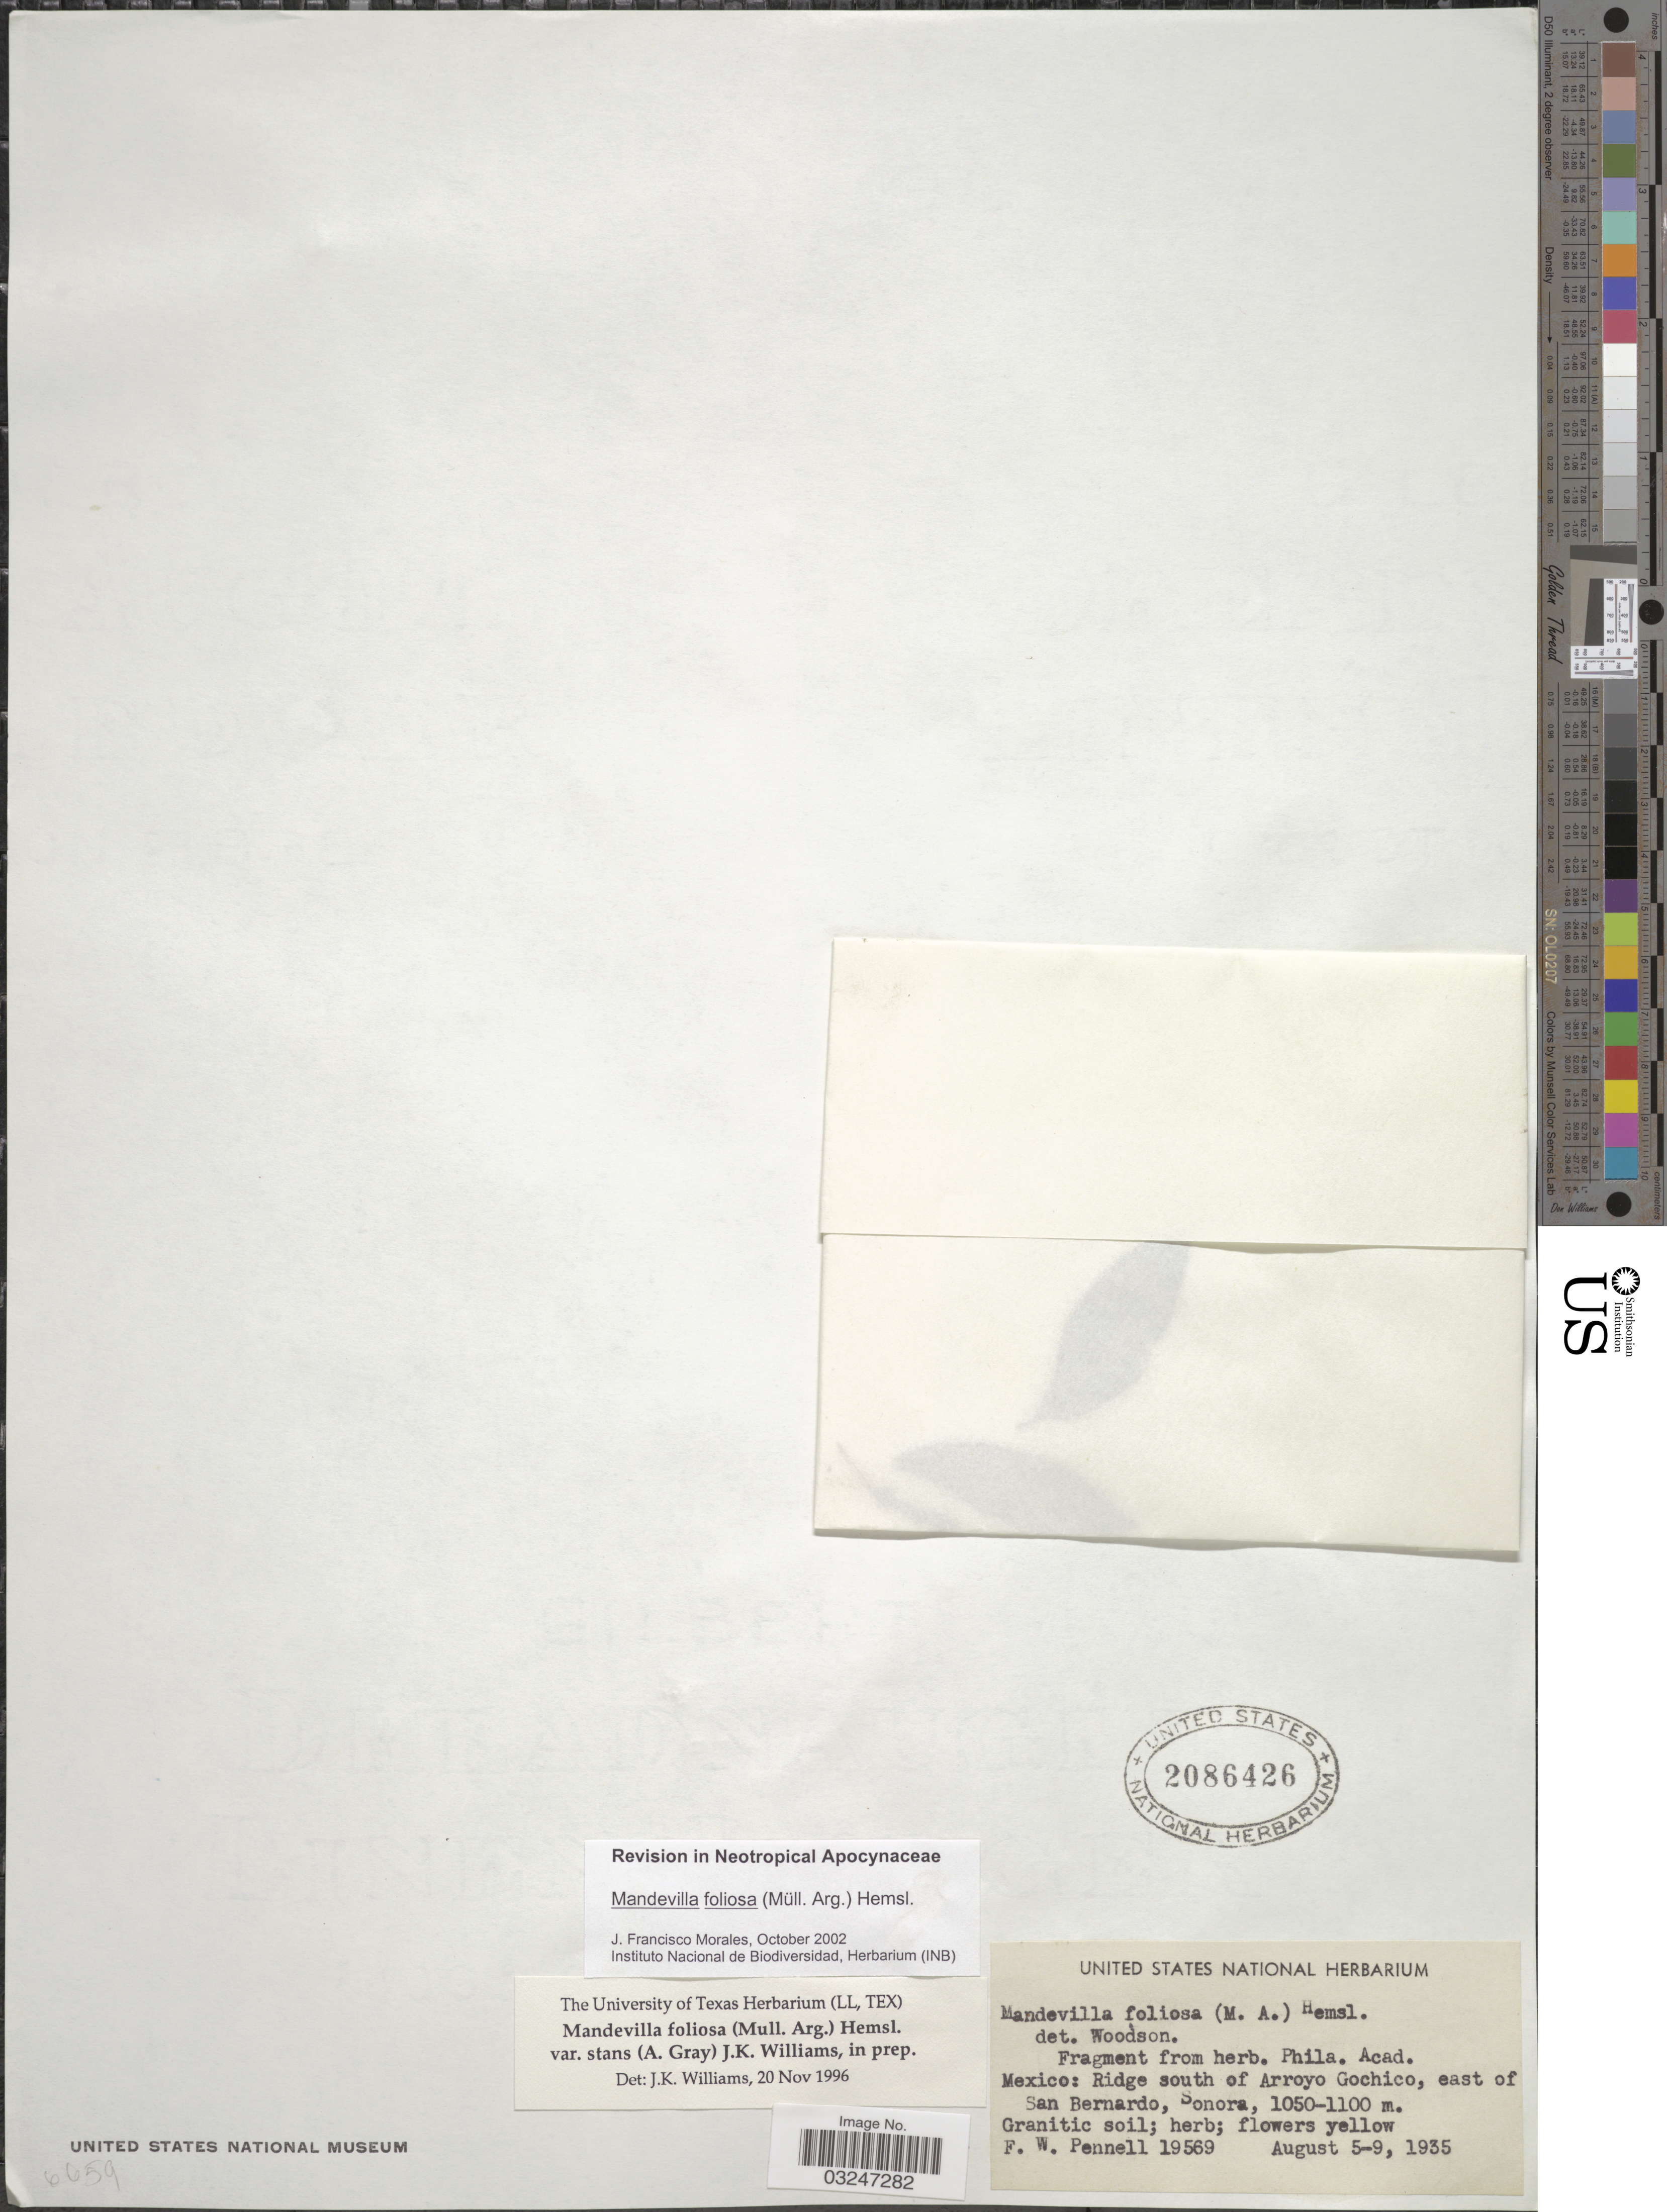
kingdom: Plantae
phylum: Tracheophyta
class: Magnoliopsida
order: Gentianales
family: Apocynaceae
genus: Mandevilla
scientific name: Mandevilla foliosa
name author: (Müll. Arg.) Hemsl.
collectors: F. W. Pennell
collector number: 19569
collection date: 1935-08-05/1935-08-09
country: Mexico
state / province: Sonora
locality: Ridge south of Arroyo Gochico, east of San Bernardo, Sonora.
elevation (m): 1050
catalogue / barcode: US 2086426